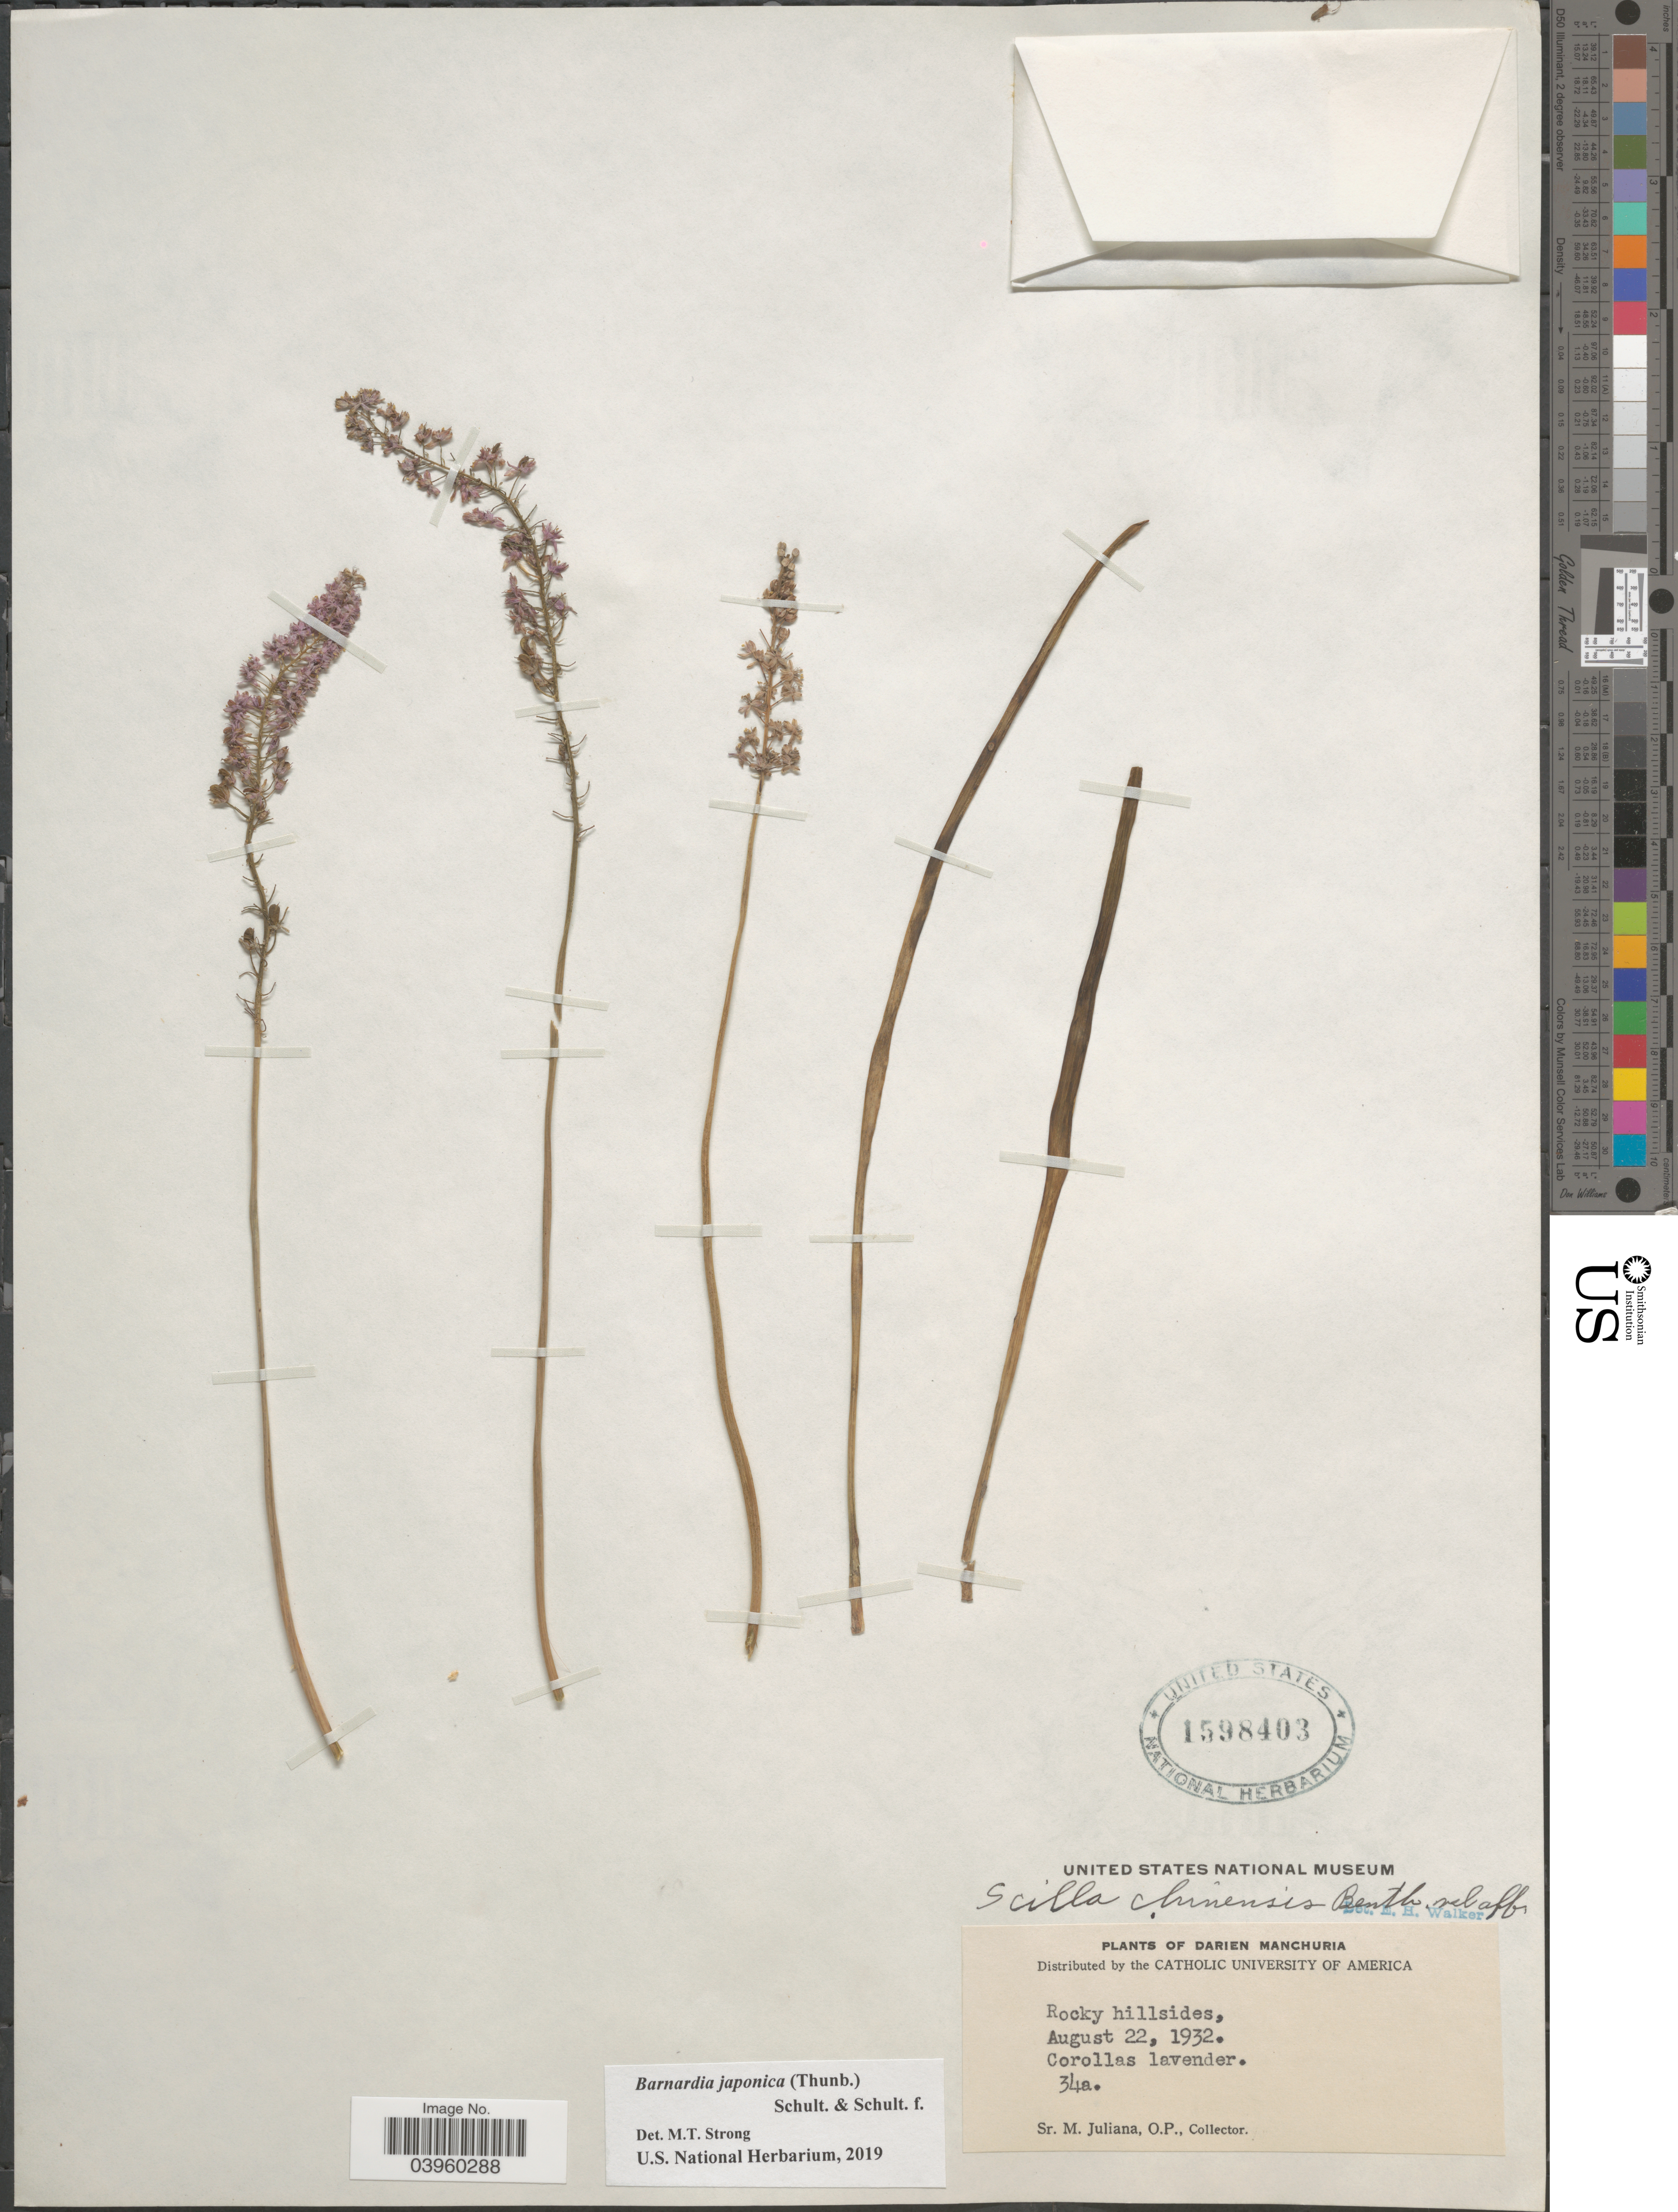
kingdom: Plantae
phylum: Tracheophyta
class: Liliopsida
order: Asparagales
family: Asparagaceae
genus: Barnardia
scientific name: Barnardia japonica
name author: (Thunb.) Schult. & Schult. f.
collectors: M. Juliana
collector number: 34a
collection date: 1932-08-22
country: Panama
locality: Darien Manchuria.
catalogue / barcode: US 1598403